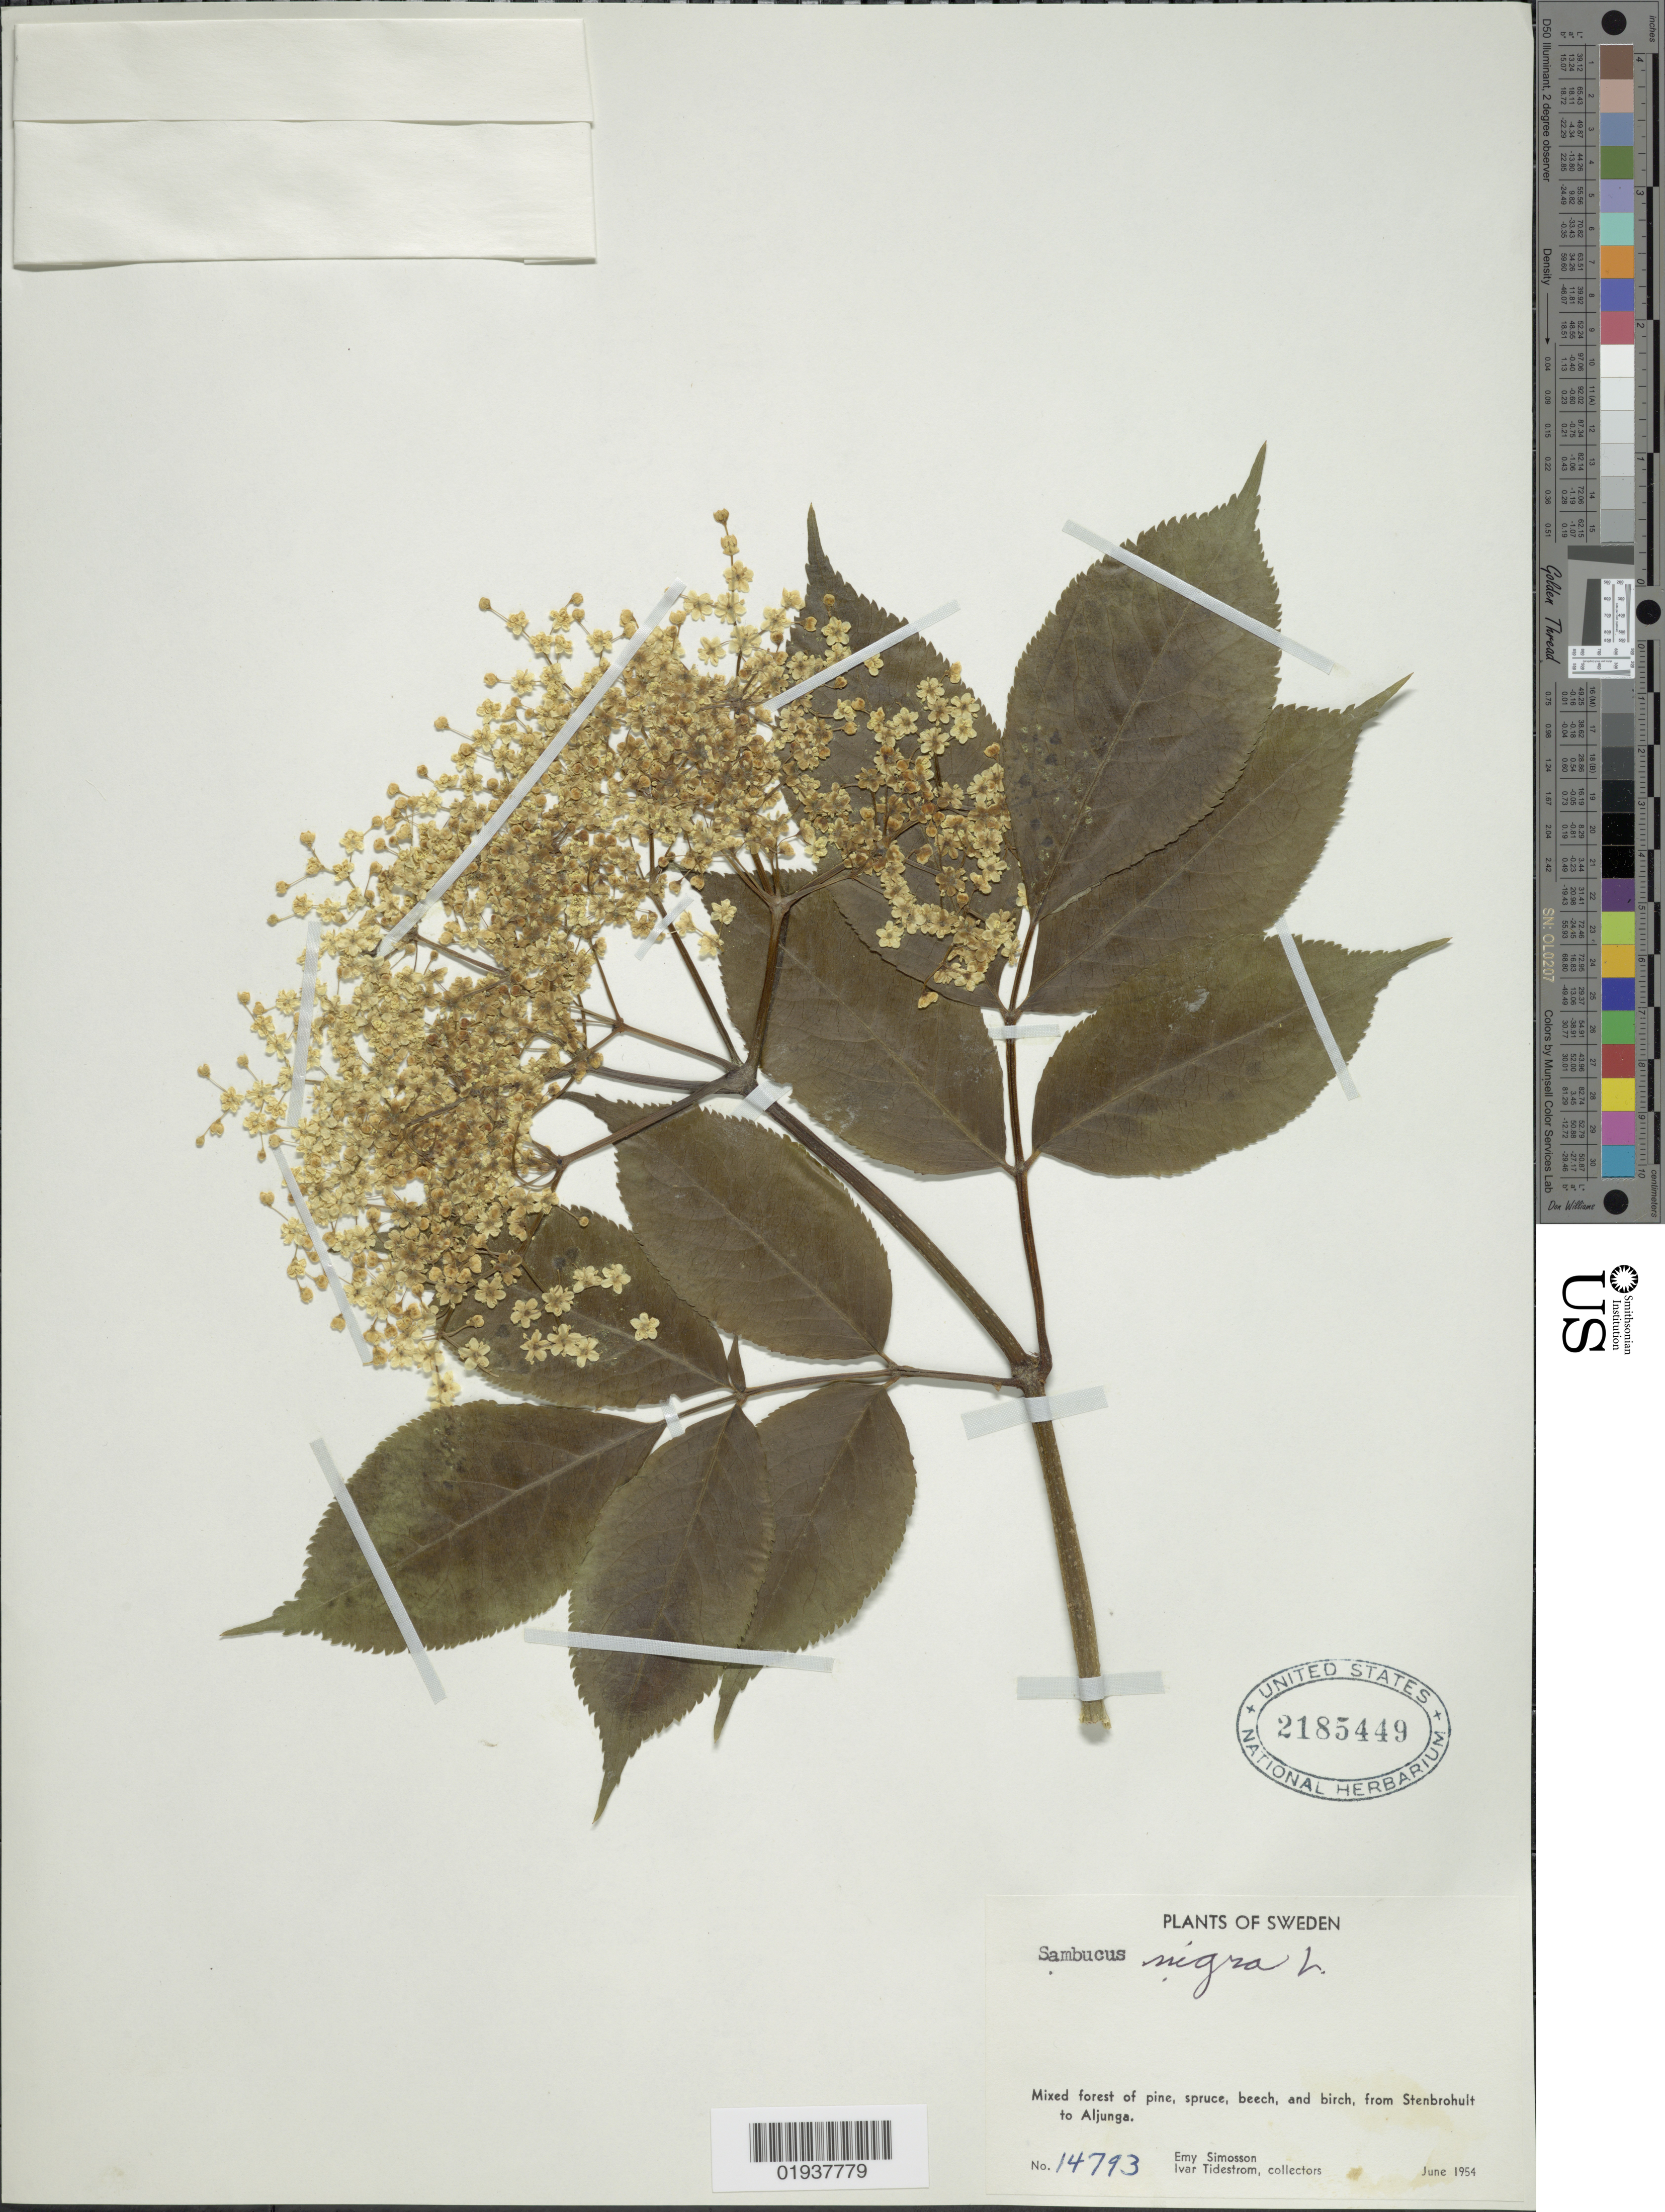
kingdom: Plantae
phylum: Tracheophyta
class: Magnoliopsida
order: Dipsacales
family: Viburnaceae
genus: Sambucus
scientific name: Sambucus nigra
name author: L.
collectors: E. Simosson & I. F. Tidestrom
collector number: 14793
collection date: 1954-06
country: Sweden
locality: From Stenbrohult to Aljunga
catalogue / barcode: US 2185449